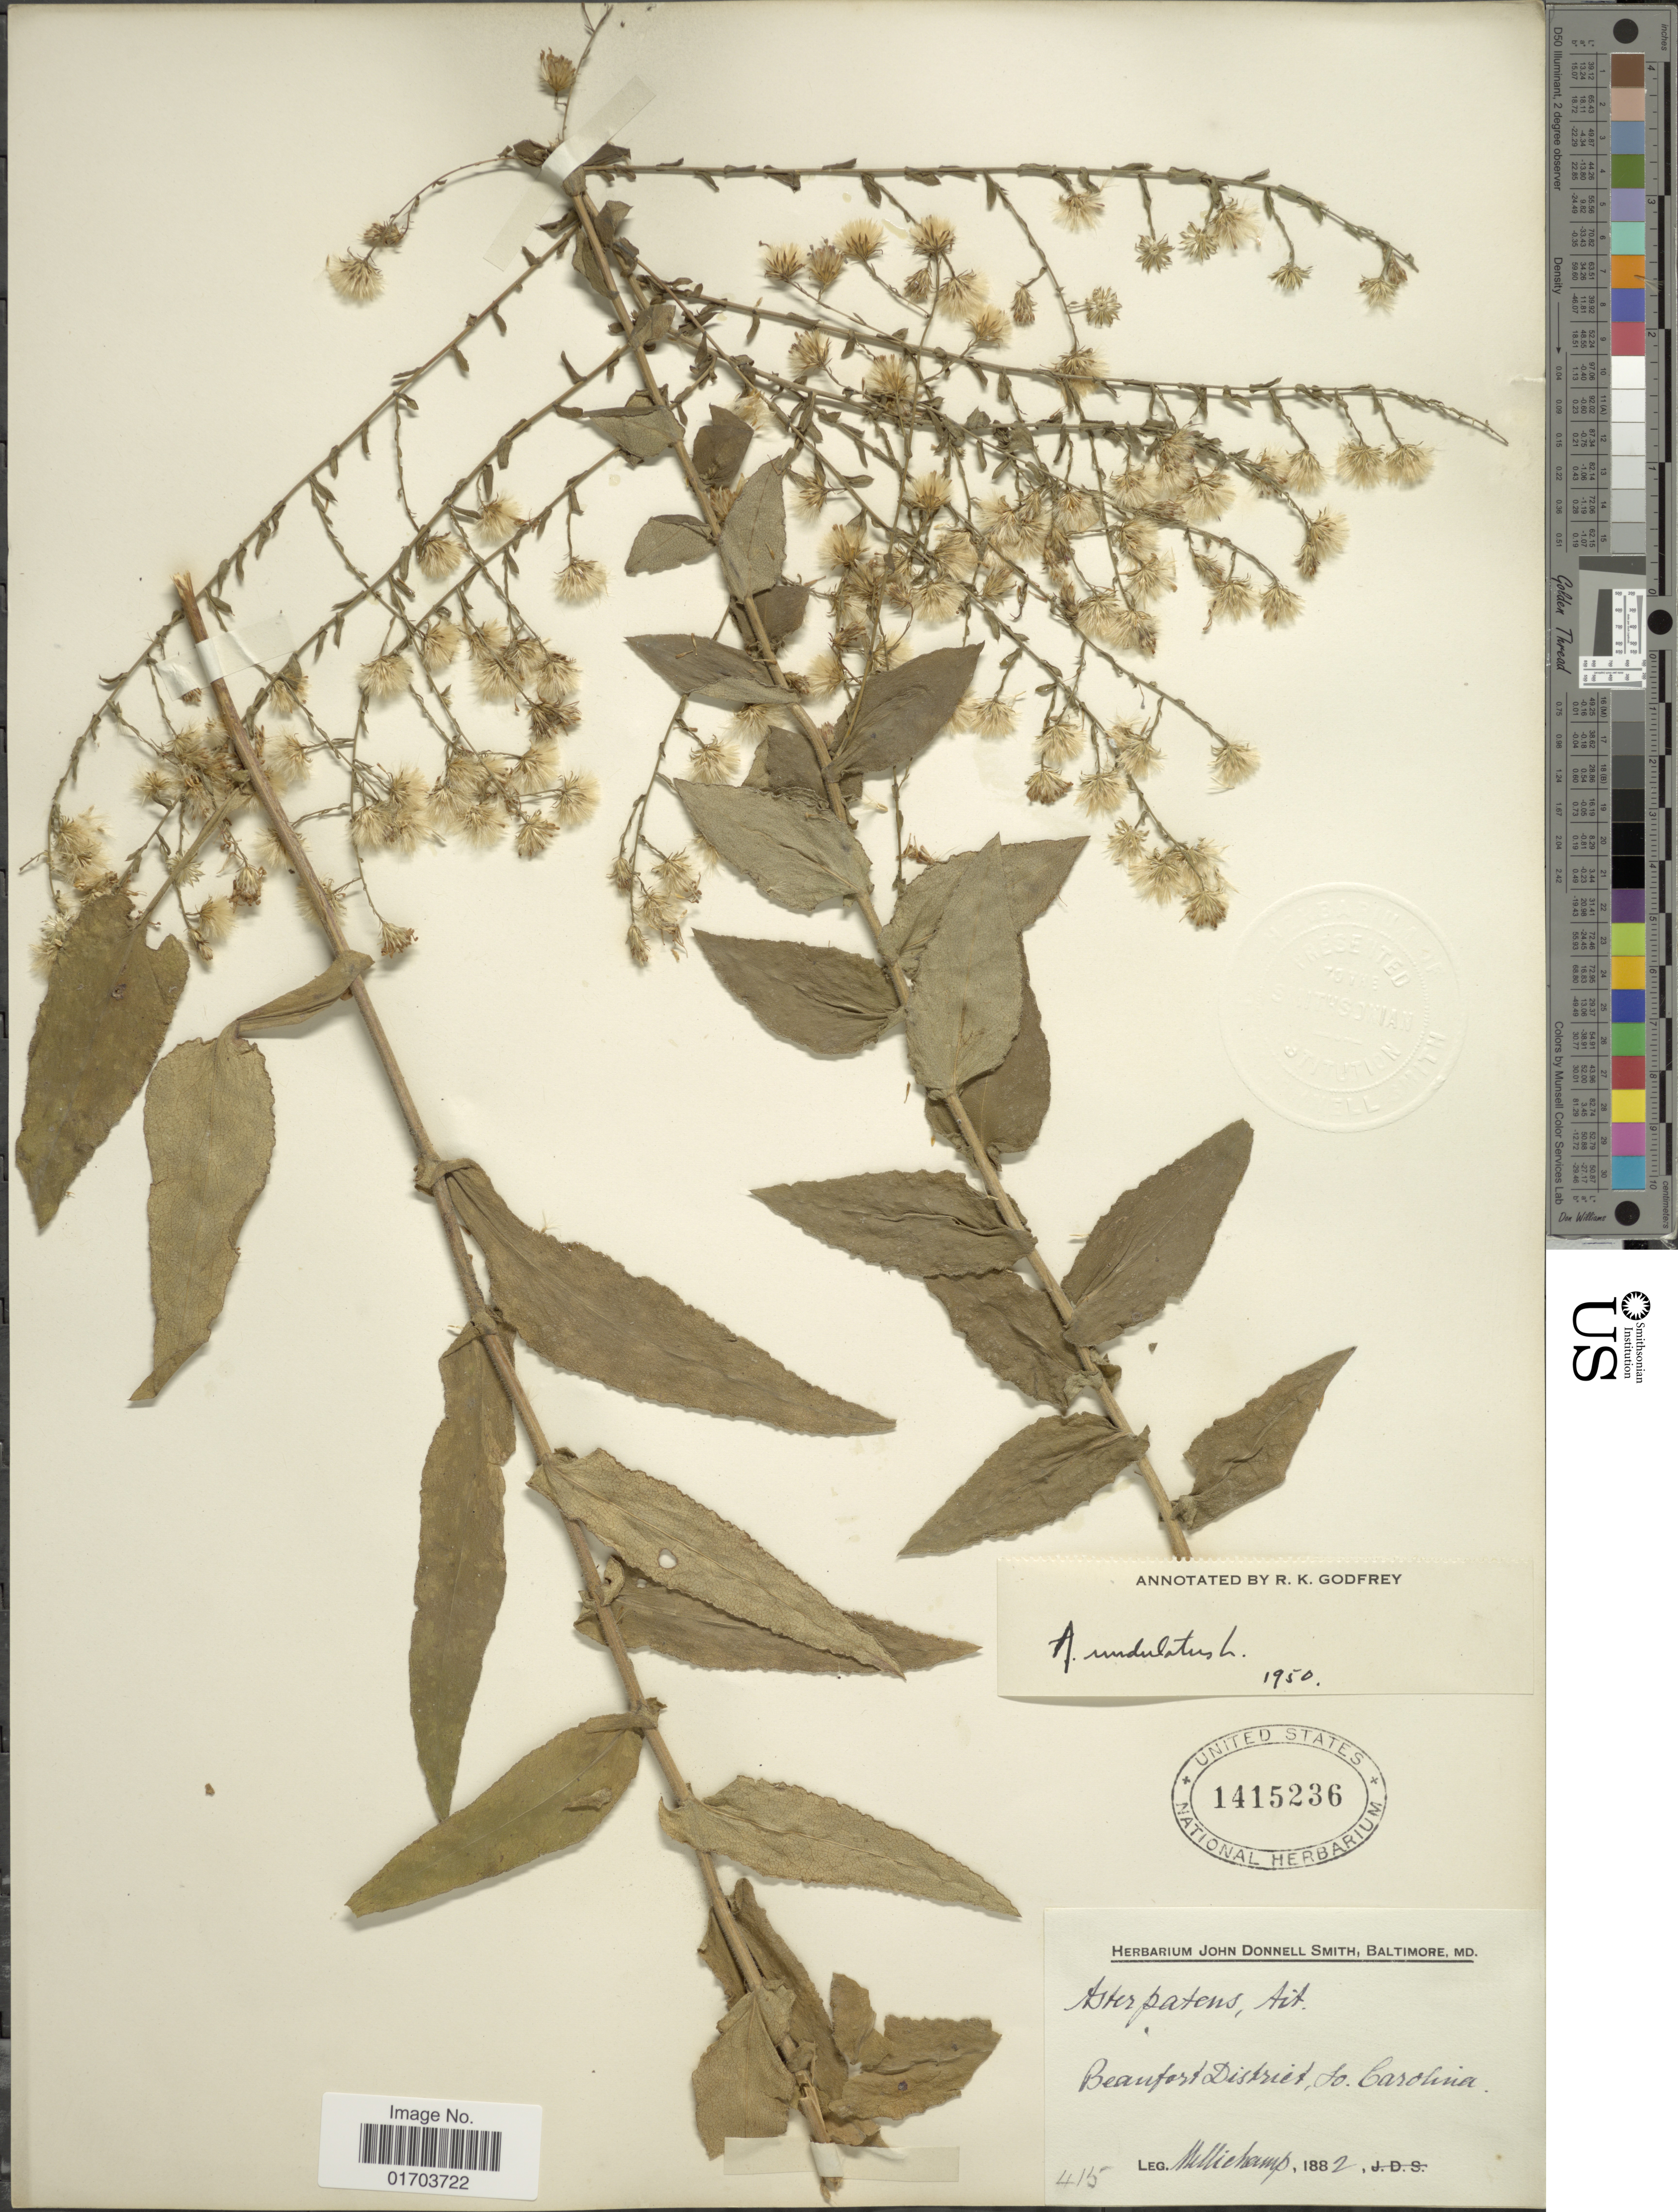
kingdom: Plantae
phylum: Tracheophyta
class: Magnoliopsida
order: Asterales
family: Asteraceae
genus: Symphyotrichum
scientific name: Symphyotrichum undulatum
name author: (L.) G.L. Nesom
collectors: -. Mellichamp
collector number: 415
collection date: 1882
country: United States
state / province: South Carolina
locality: Beaufort District, So. Carolina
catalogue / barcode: US 1415236